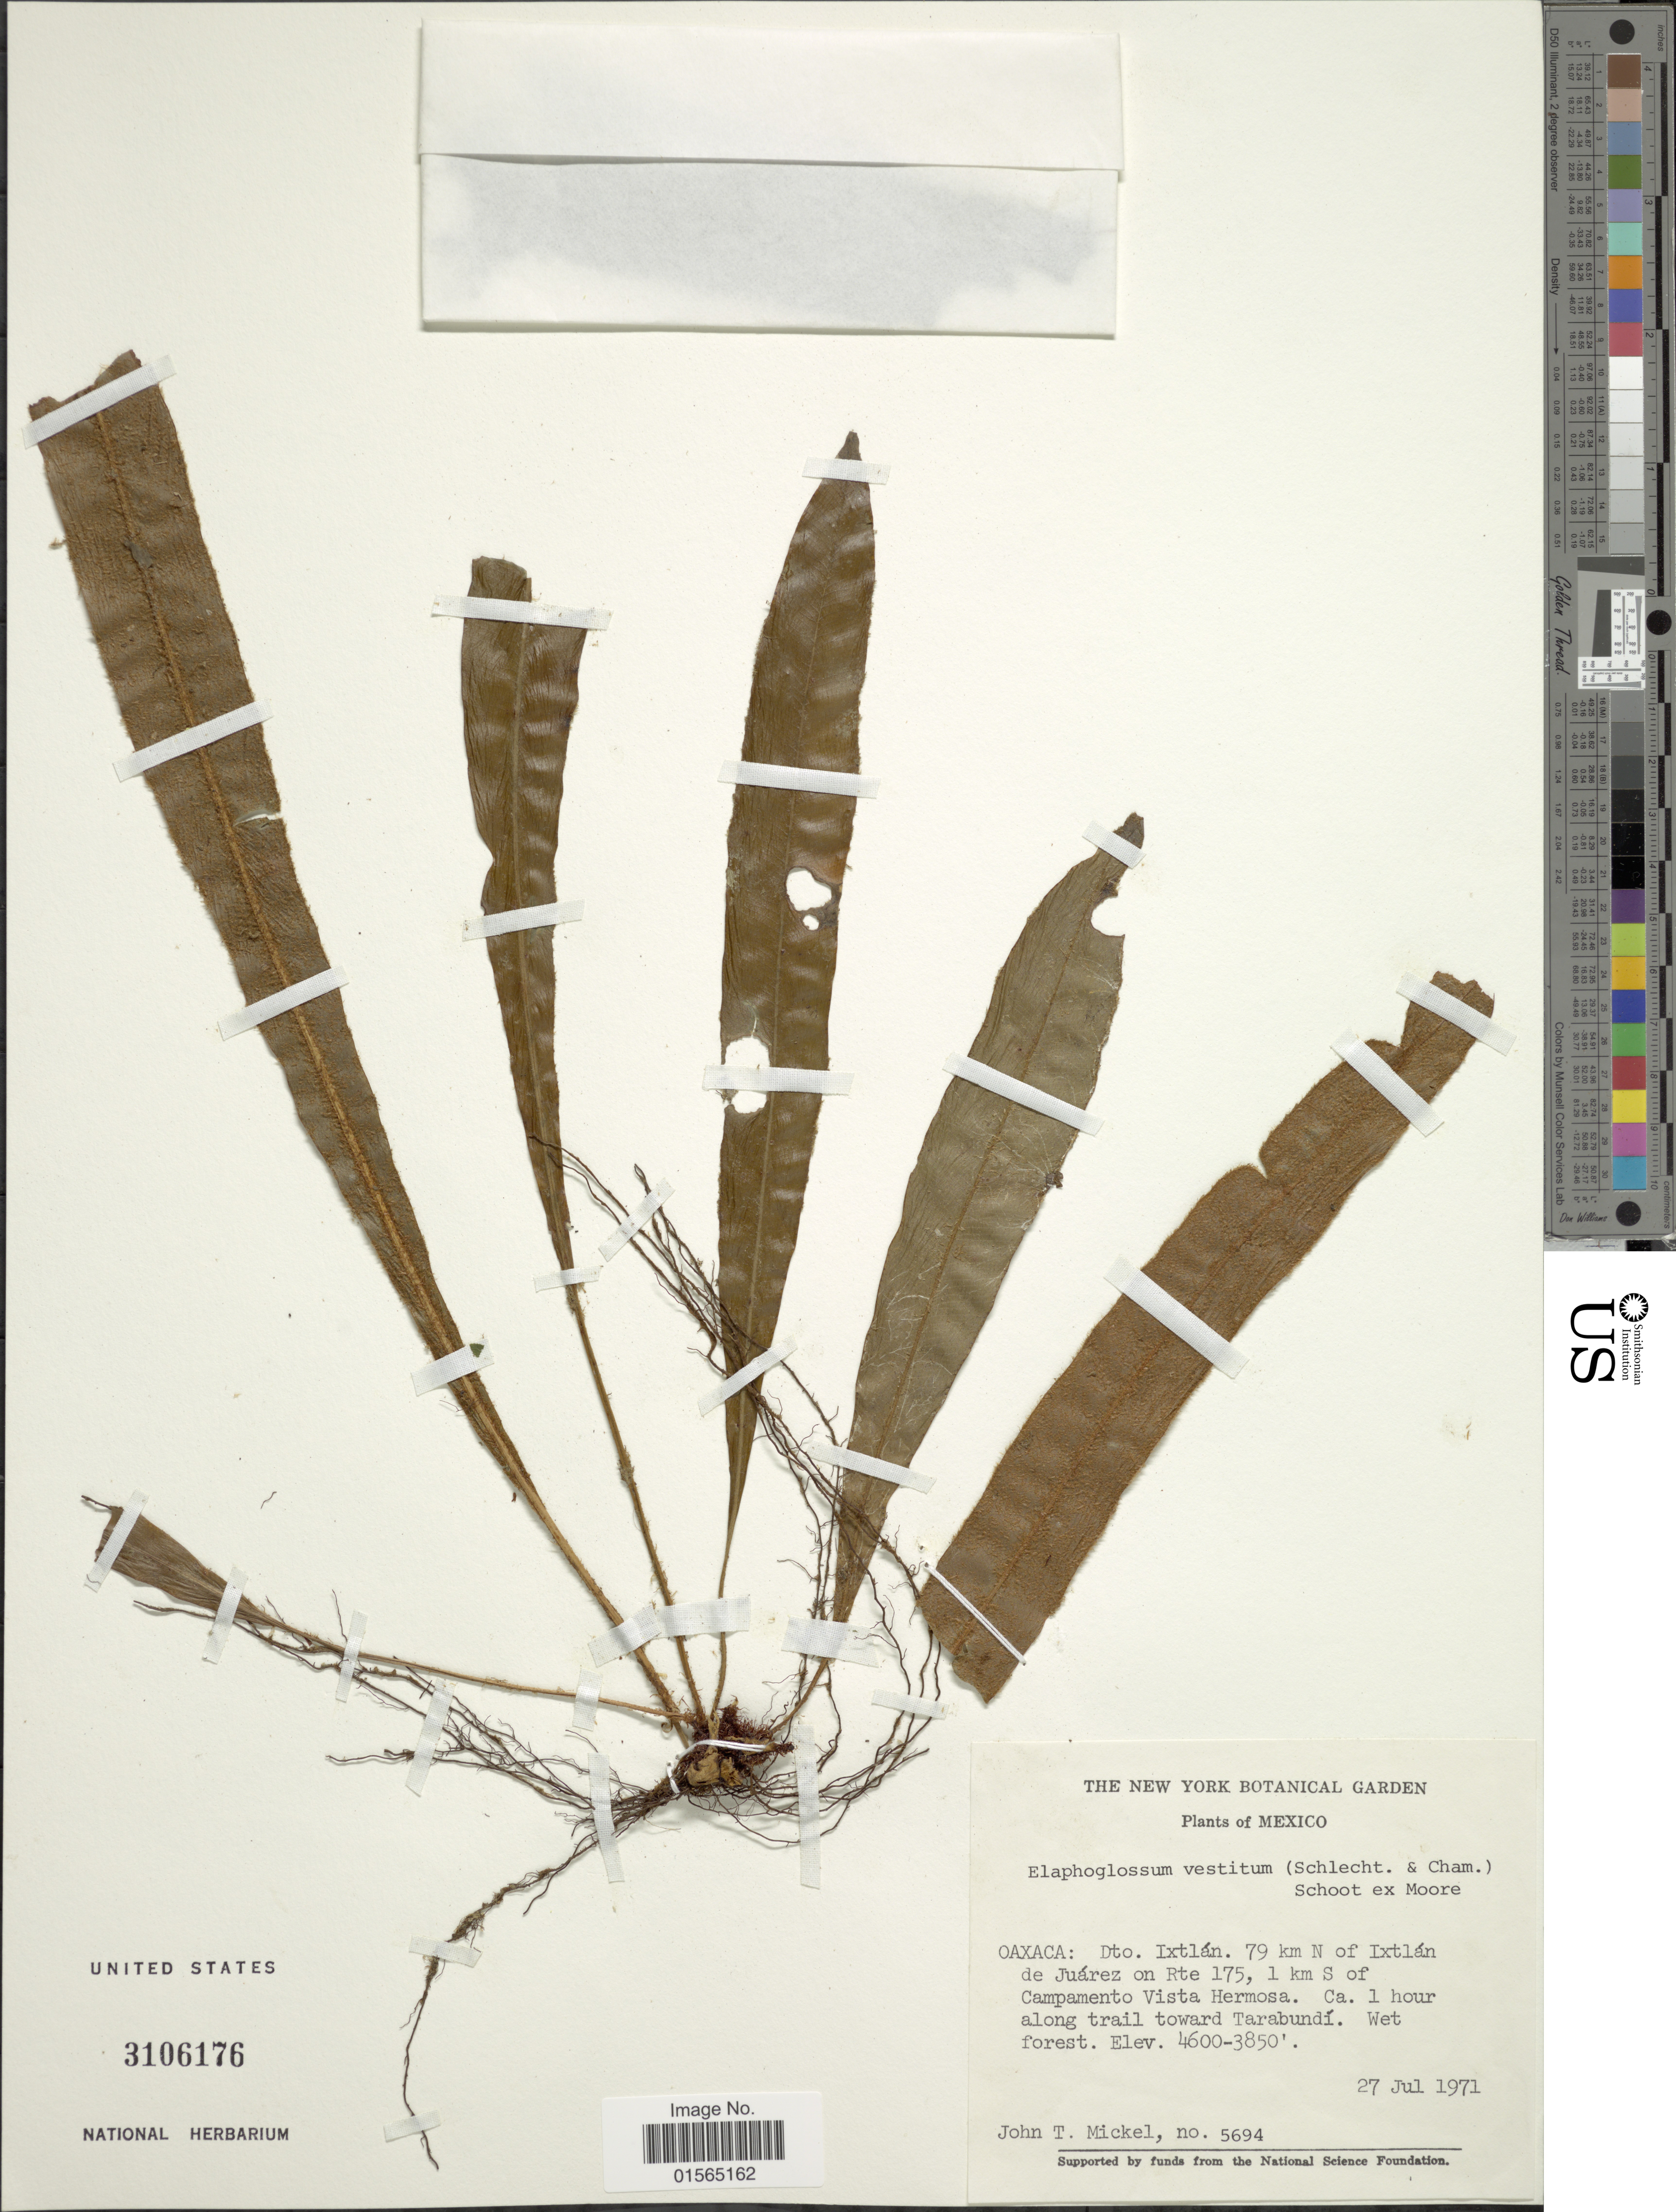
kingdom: Plantae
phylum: Tracheophyta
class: Polypodiopsida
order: Polypodiales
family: Dryopteridaceae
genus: Elaphoglossum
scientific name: Elaphoglossum vestitum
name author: (Schltdl. & Cham.) Schott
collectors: J. T. Mickel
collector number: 5694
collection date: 1971-07-27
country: Mexico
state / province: Oaxaca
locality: Dto. Ixtlan. 79 km N of Ixtlan de Juarez on Rte 175, 1 km S of Campamento Vista Hermosa. Ca. 1 hour along trail toward Tarabundi. Wet forest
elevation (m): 1173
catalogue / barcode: US 3106176